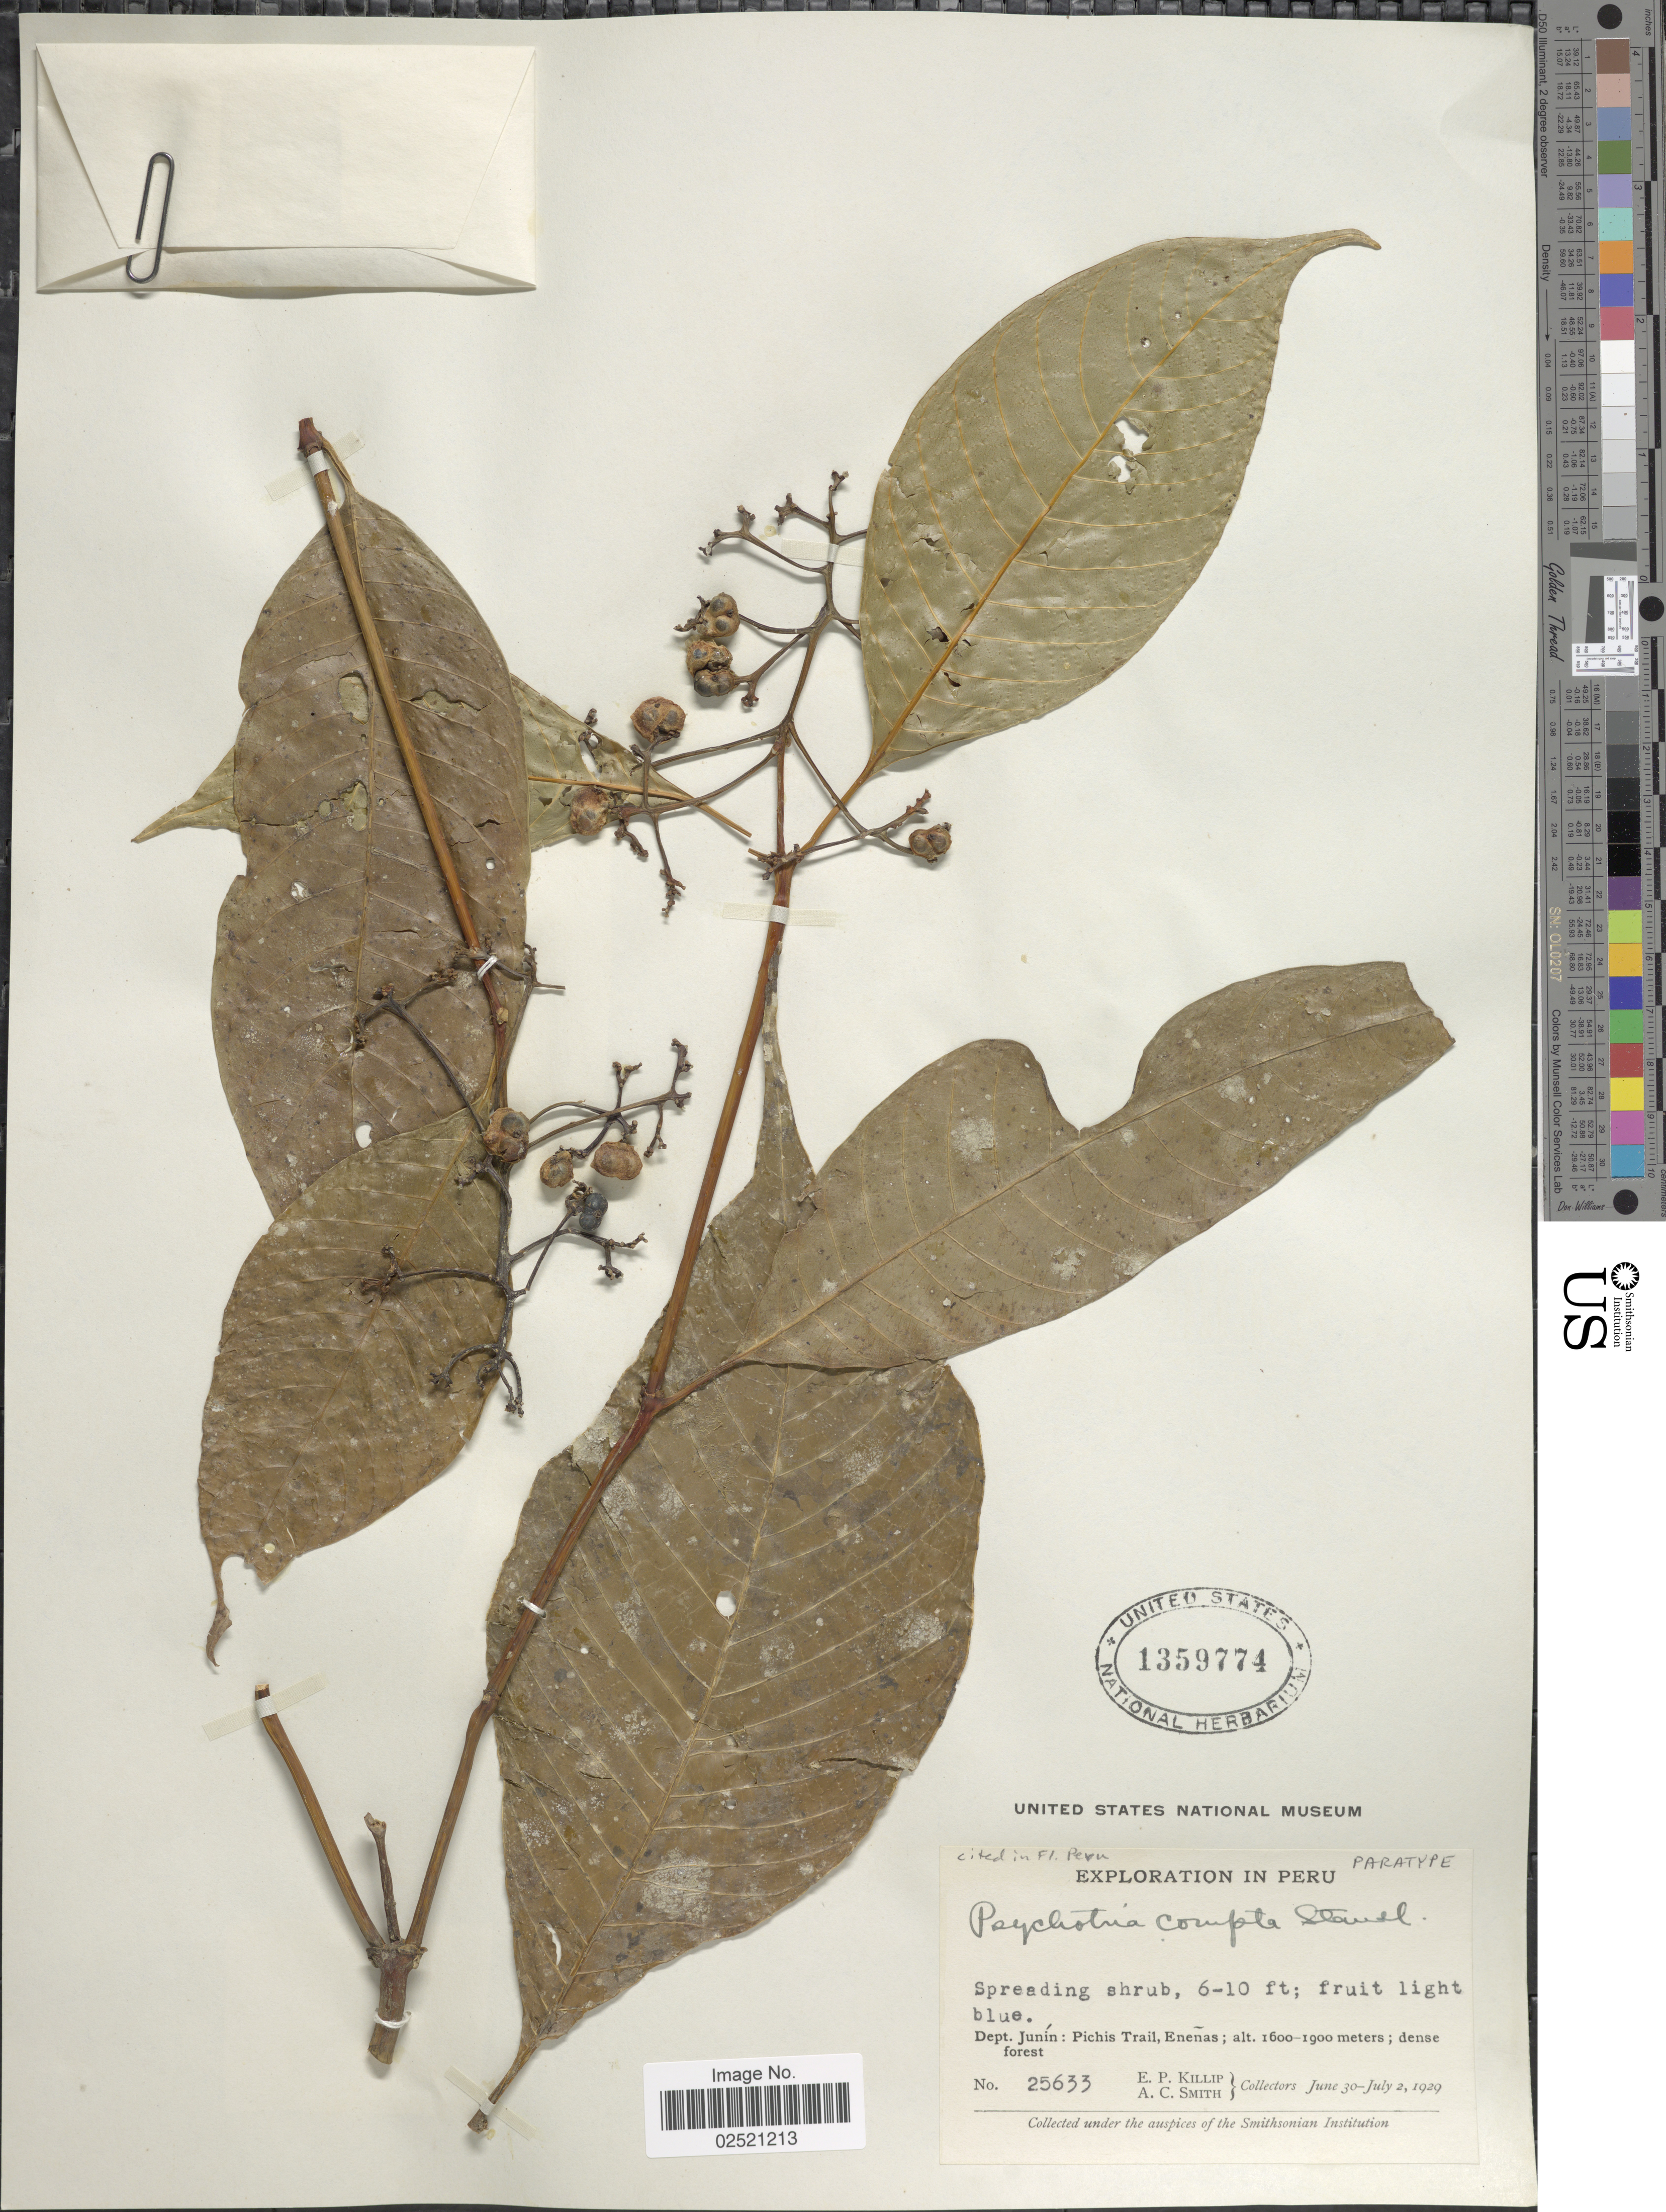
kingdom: Plantae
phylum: Tracheophyta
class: Magnoliopsida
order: Gentianales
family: Rubiaceae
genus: Psychotria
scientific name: Psychotria compta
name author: Standl.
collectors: E. P. Killip & A. C. Smith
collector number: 25633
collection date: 1929-06-30/1929-07-02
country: Peru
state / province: Junín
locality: Pichis Trail, Enenas.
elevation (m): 1600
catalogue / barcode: US 1359774